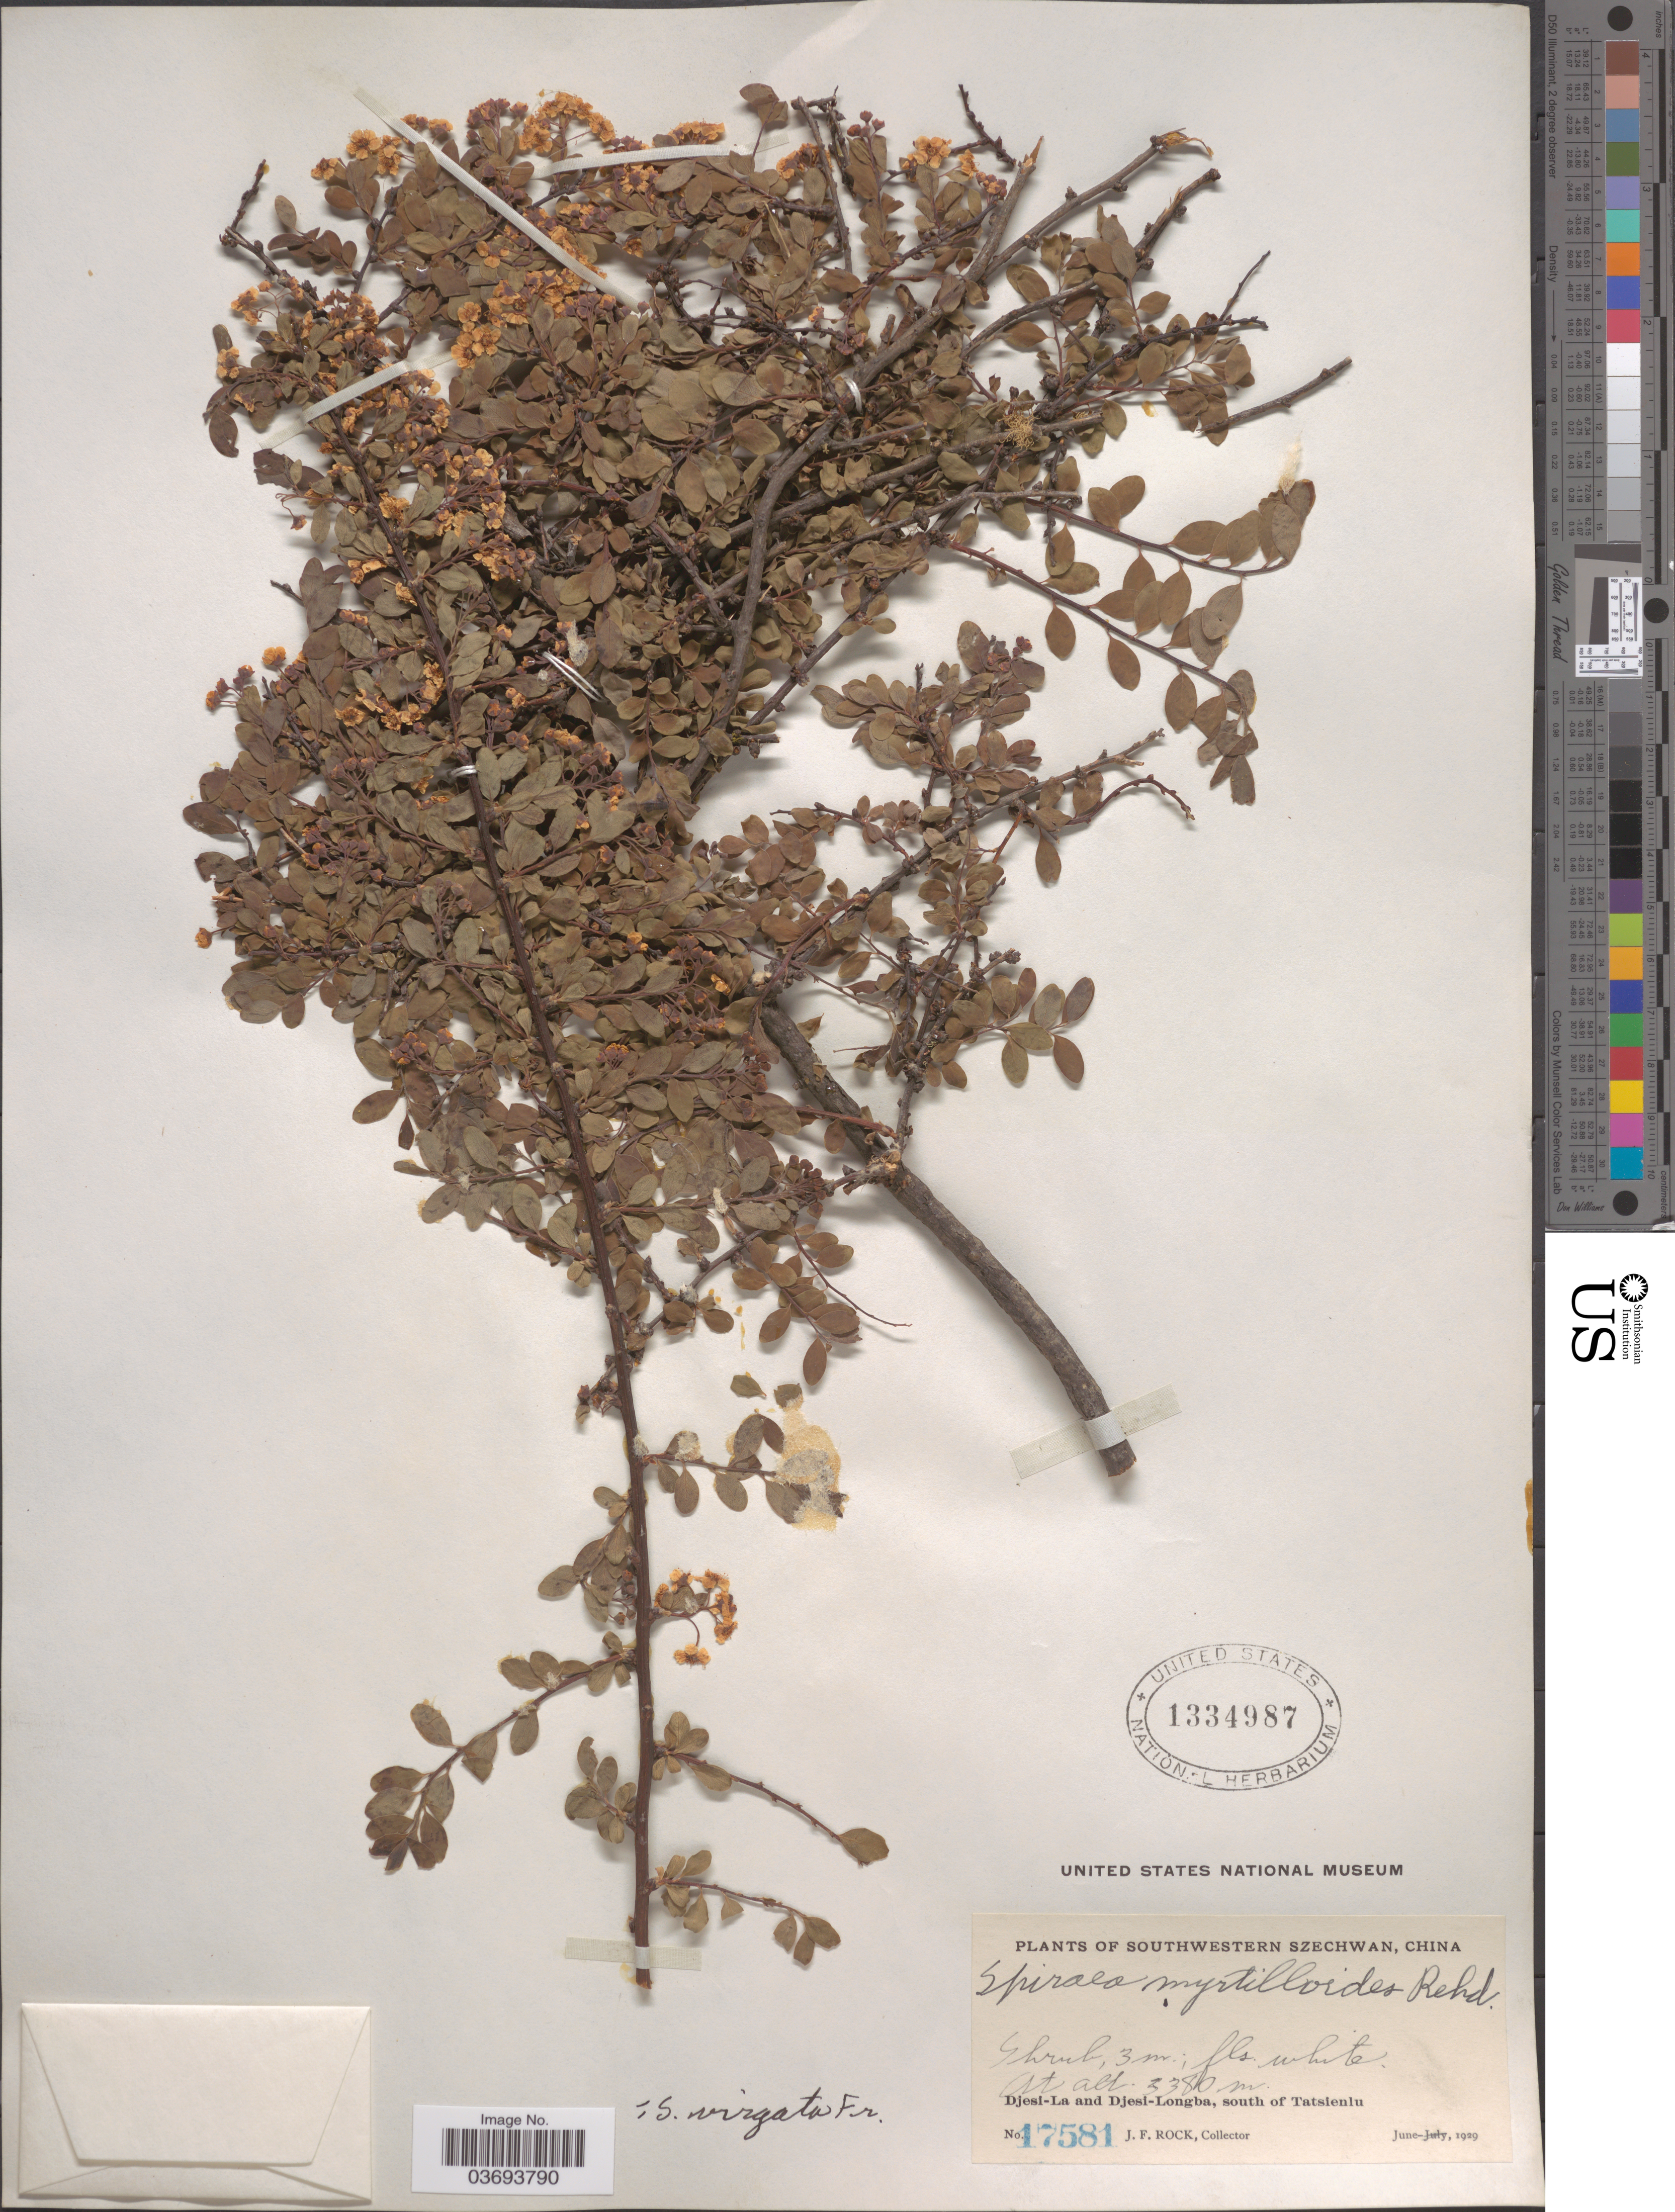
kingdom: Plantae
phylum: Tracheophyta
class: Magnoliopsida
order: Rosales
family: Rosaceae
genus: Spiraea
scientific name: Spiraea virgata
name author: Franch.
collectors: J. Rock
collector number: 17581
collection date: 1929-06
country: China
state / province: Sichuan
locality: Southwestern Szechwan. Djesi-La and Djesi-Longba, south of Tatsienlu.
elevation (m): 3380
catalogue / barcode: US 1334987